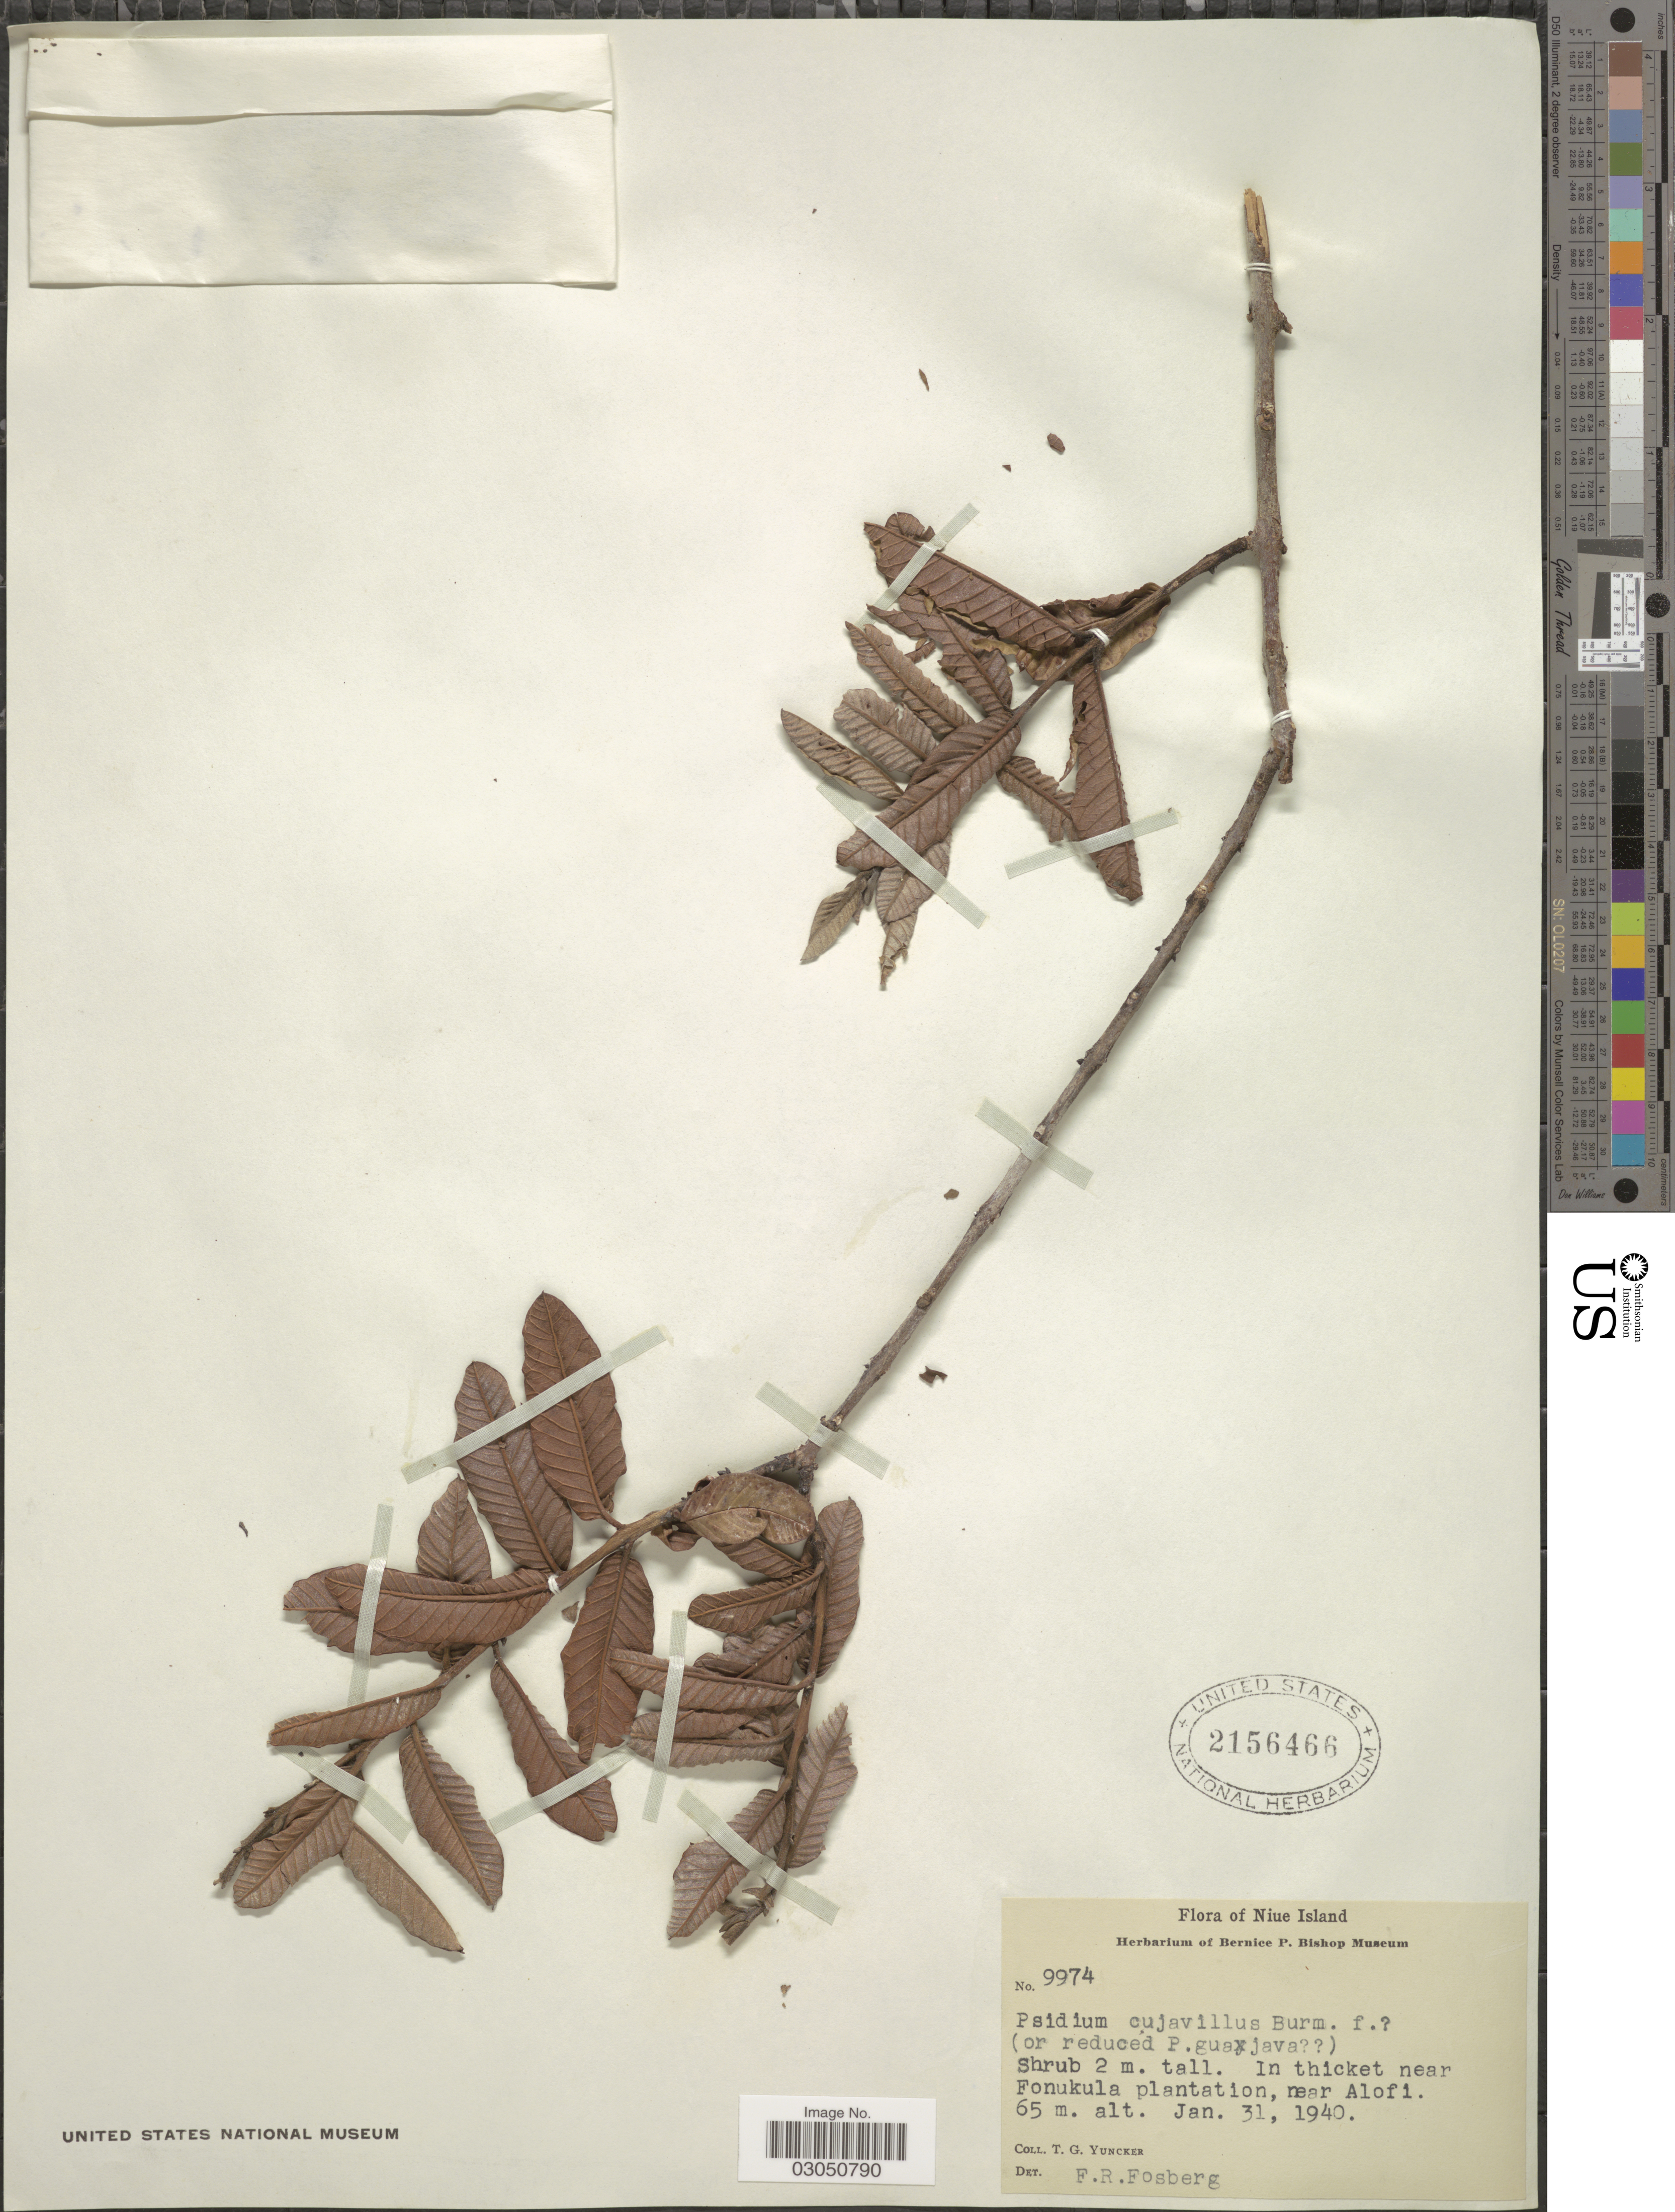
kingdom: Plantae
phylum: Tracheophyta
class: Magnoliopsida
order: Myrtales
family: Myrtaceae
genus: Psidium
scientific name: Psidium guajava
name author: L.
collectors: T. G. Yuncker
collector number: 9974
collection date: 1940-01-31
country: Niue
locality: Niue Island. In thicket near Fonukula plantation, near Alofi.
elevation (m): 65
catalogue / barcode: US 2156466